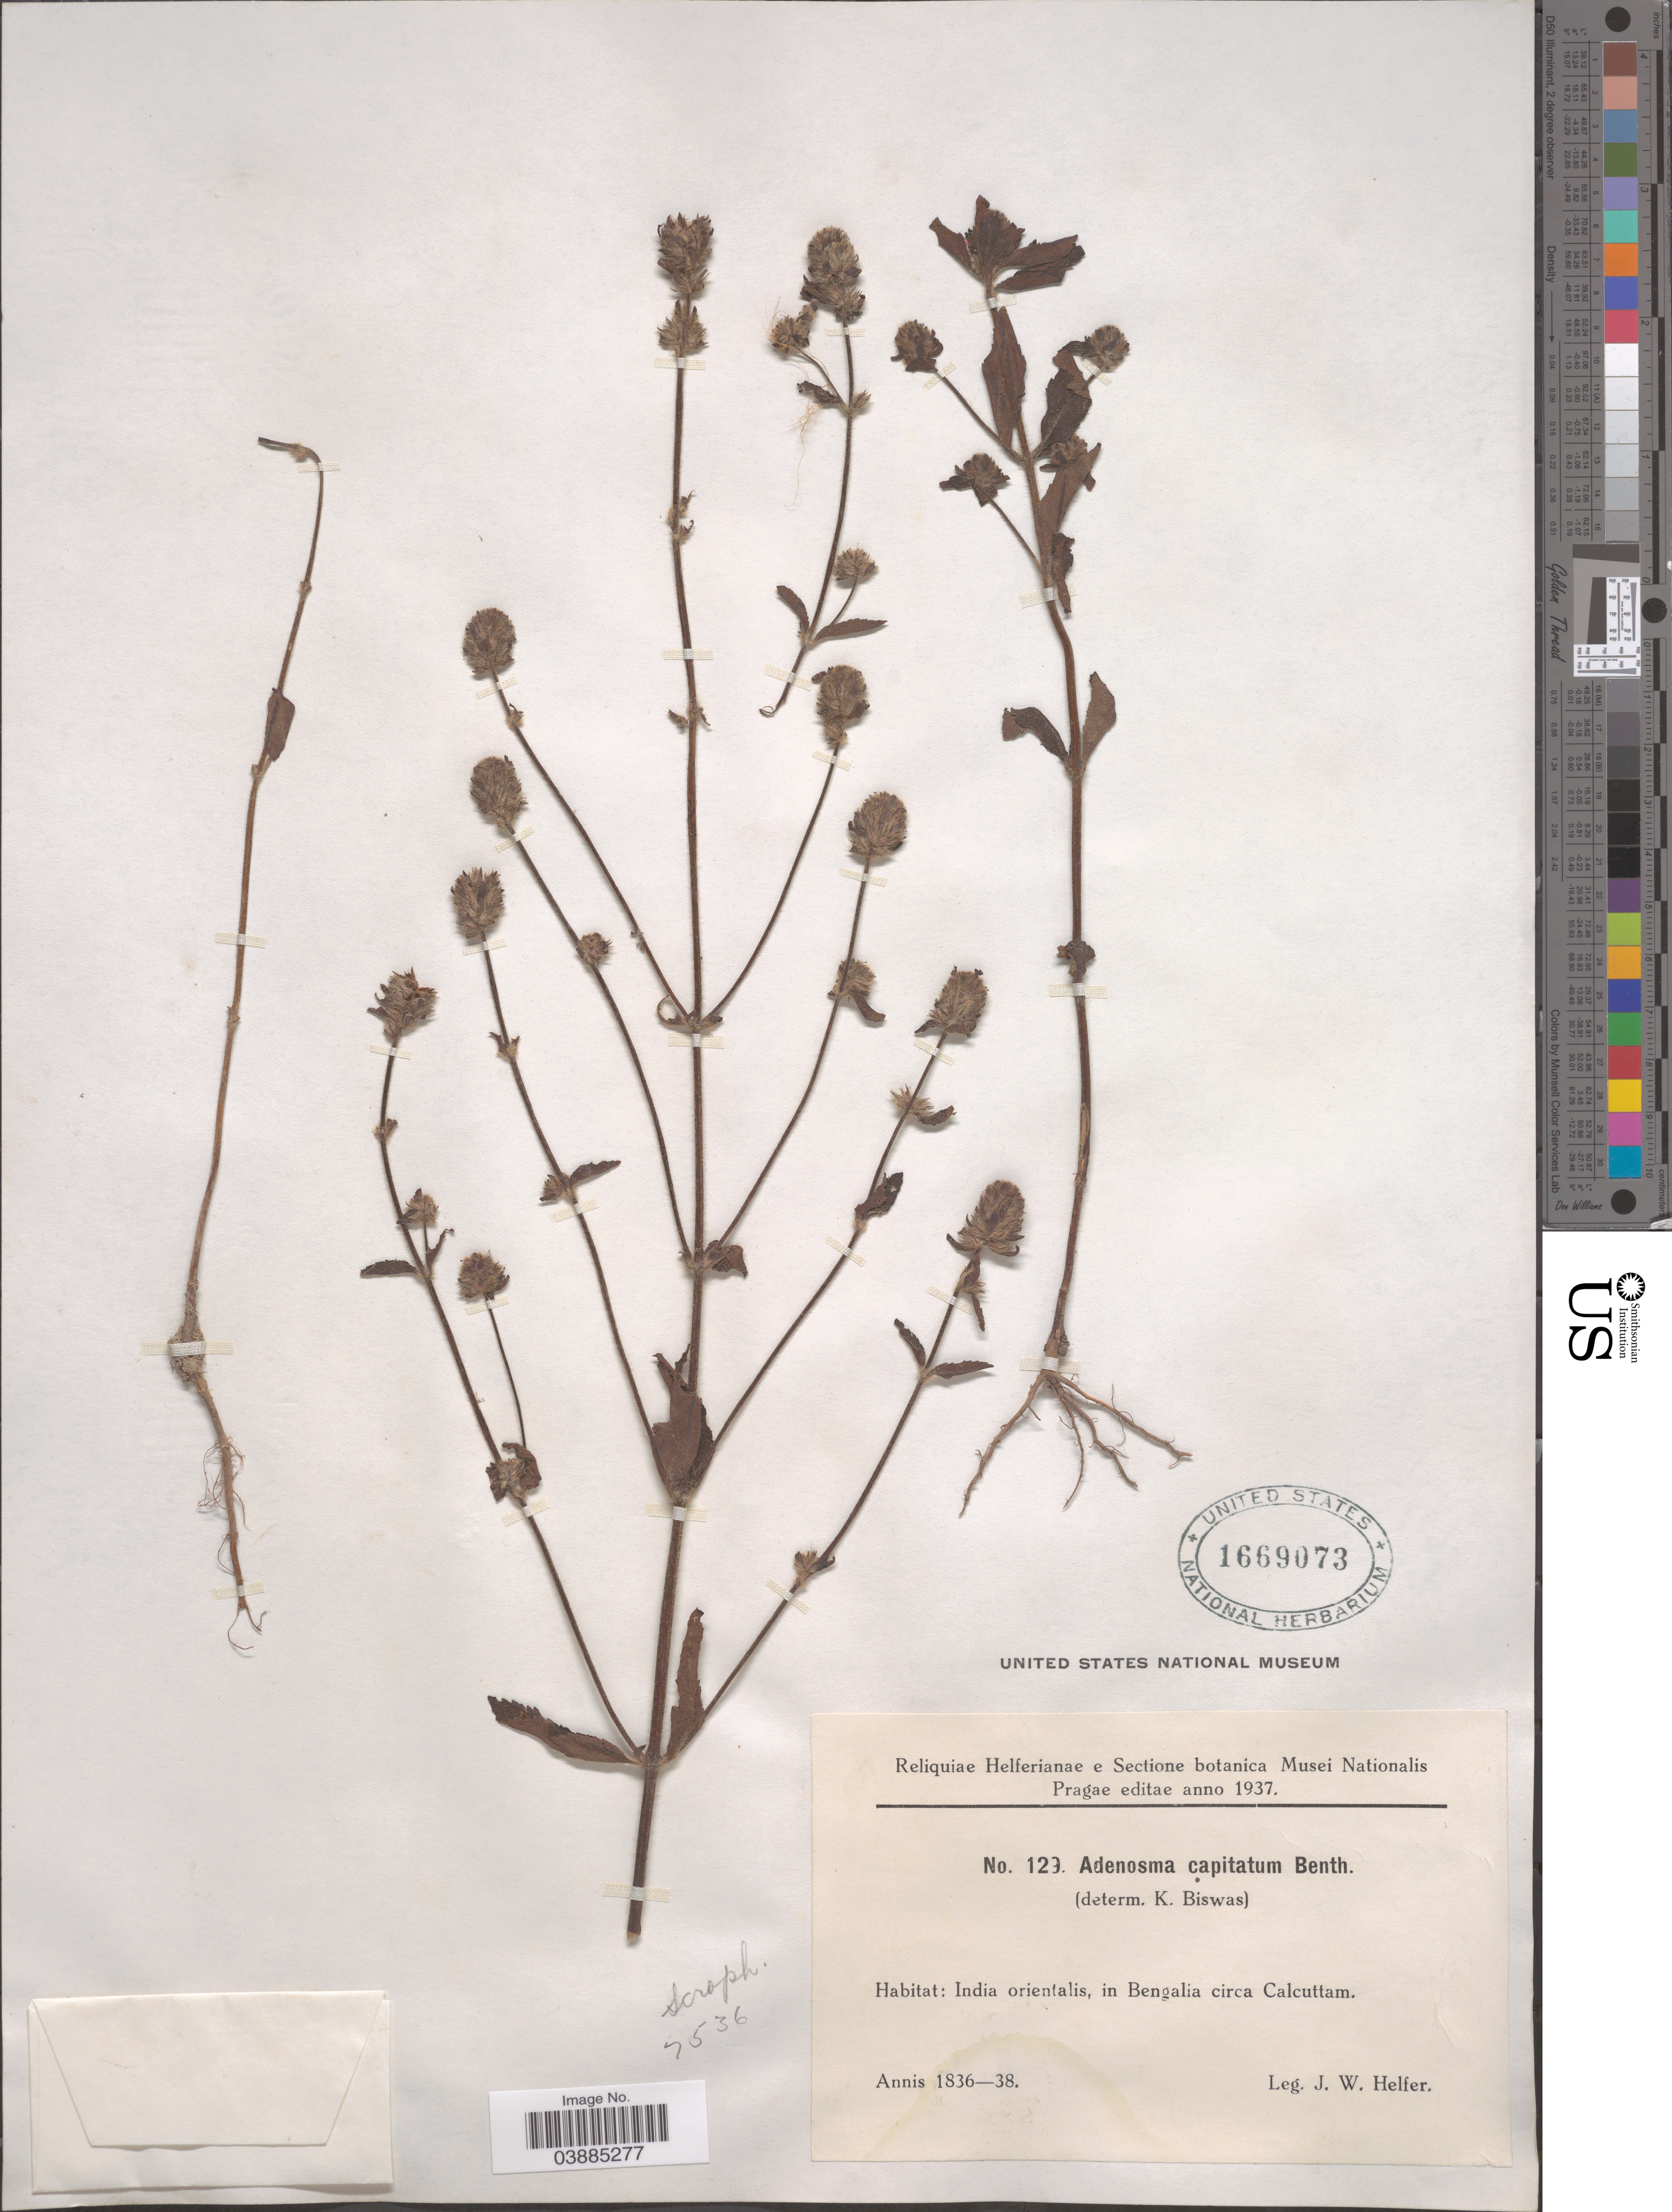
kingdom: Plantae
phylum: Tracheophyta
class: Magnoliopsida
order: Lamiales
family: Plantaginaceae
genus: Adenosma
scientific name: Adenosma indianum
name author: (Lour.) Merr.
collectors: J. W. Helfer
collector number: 129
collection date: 1836/1838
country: India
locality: India orientalis, in Bengalia circa Calcuttam.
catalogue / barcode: US 1669073